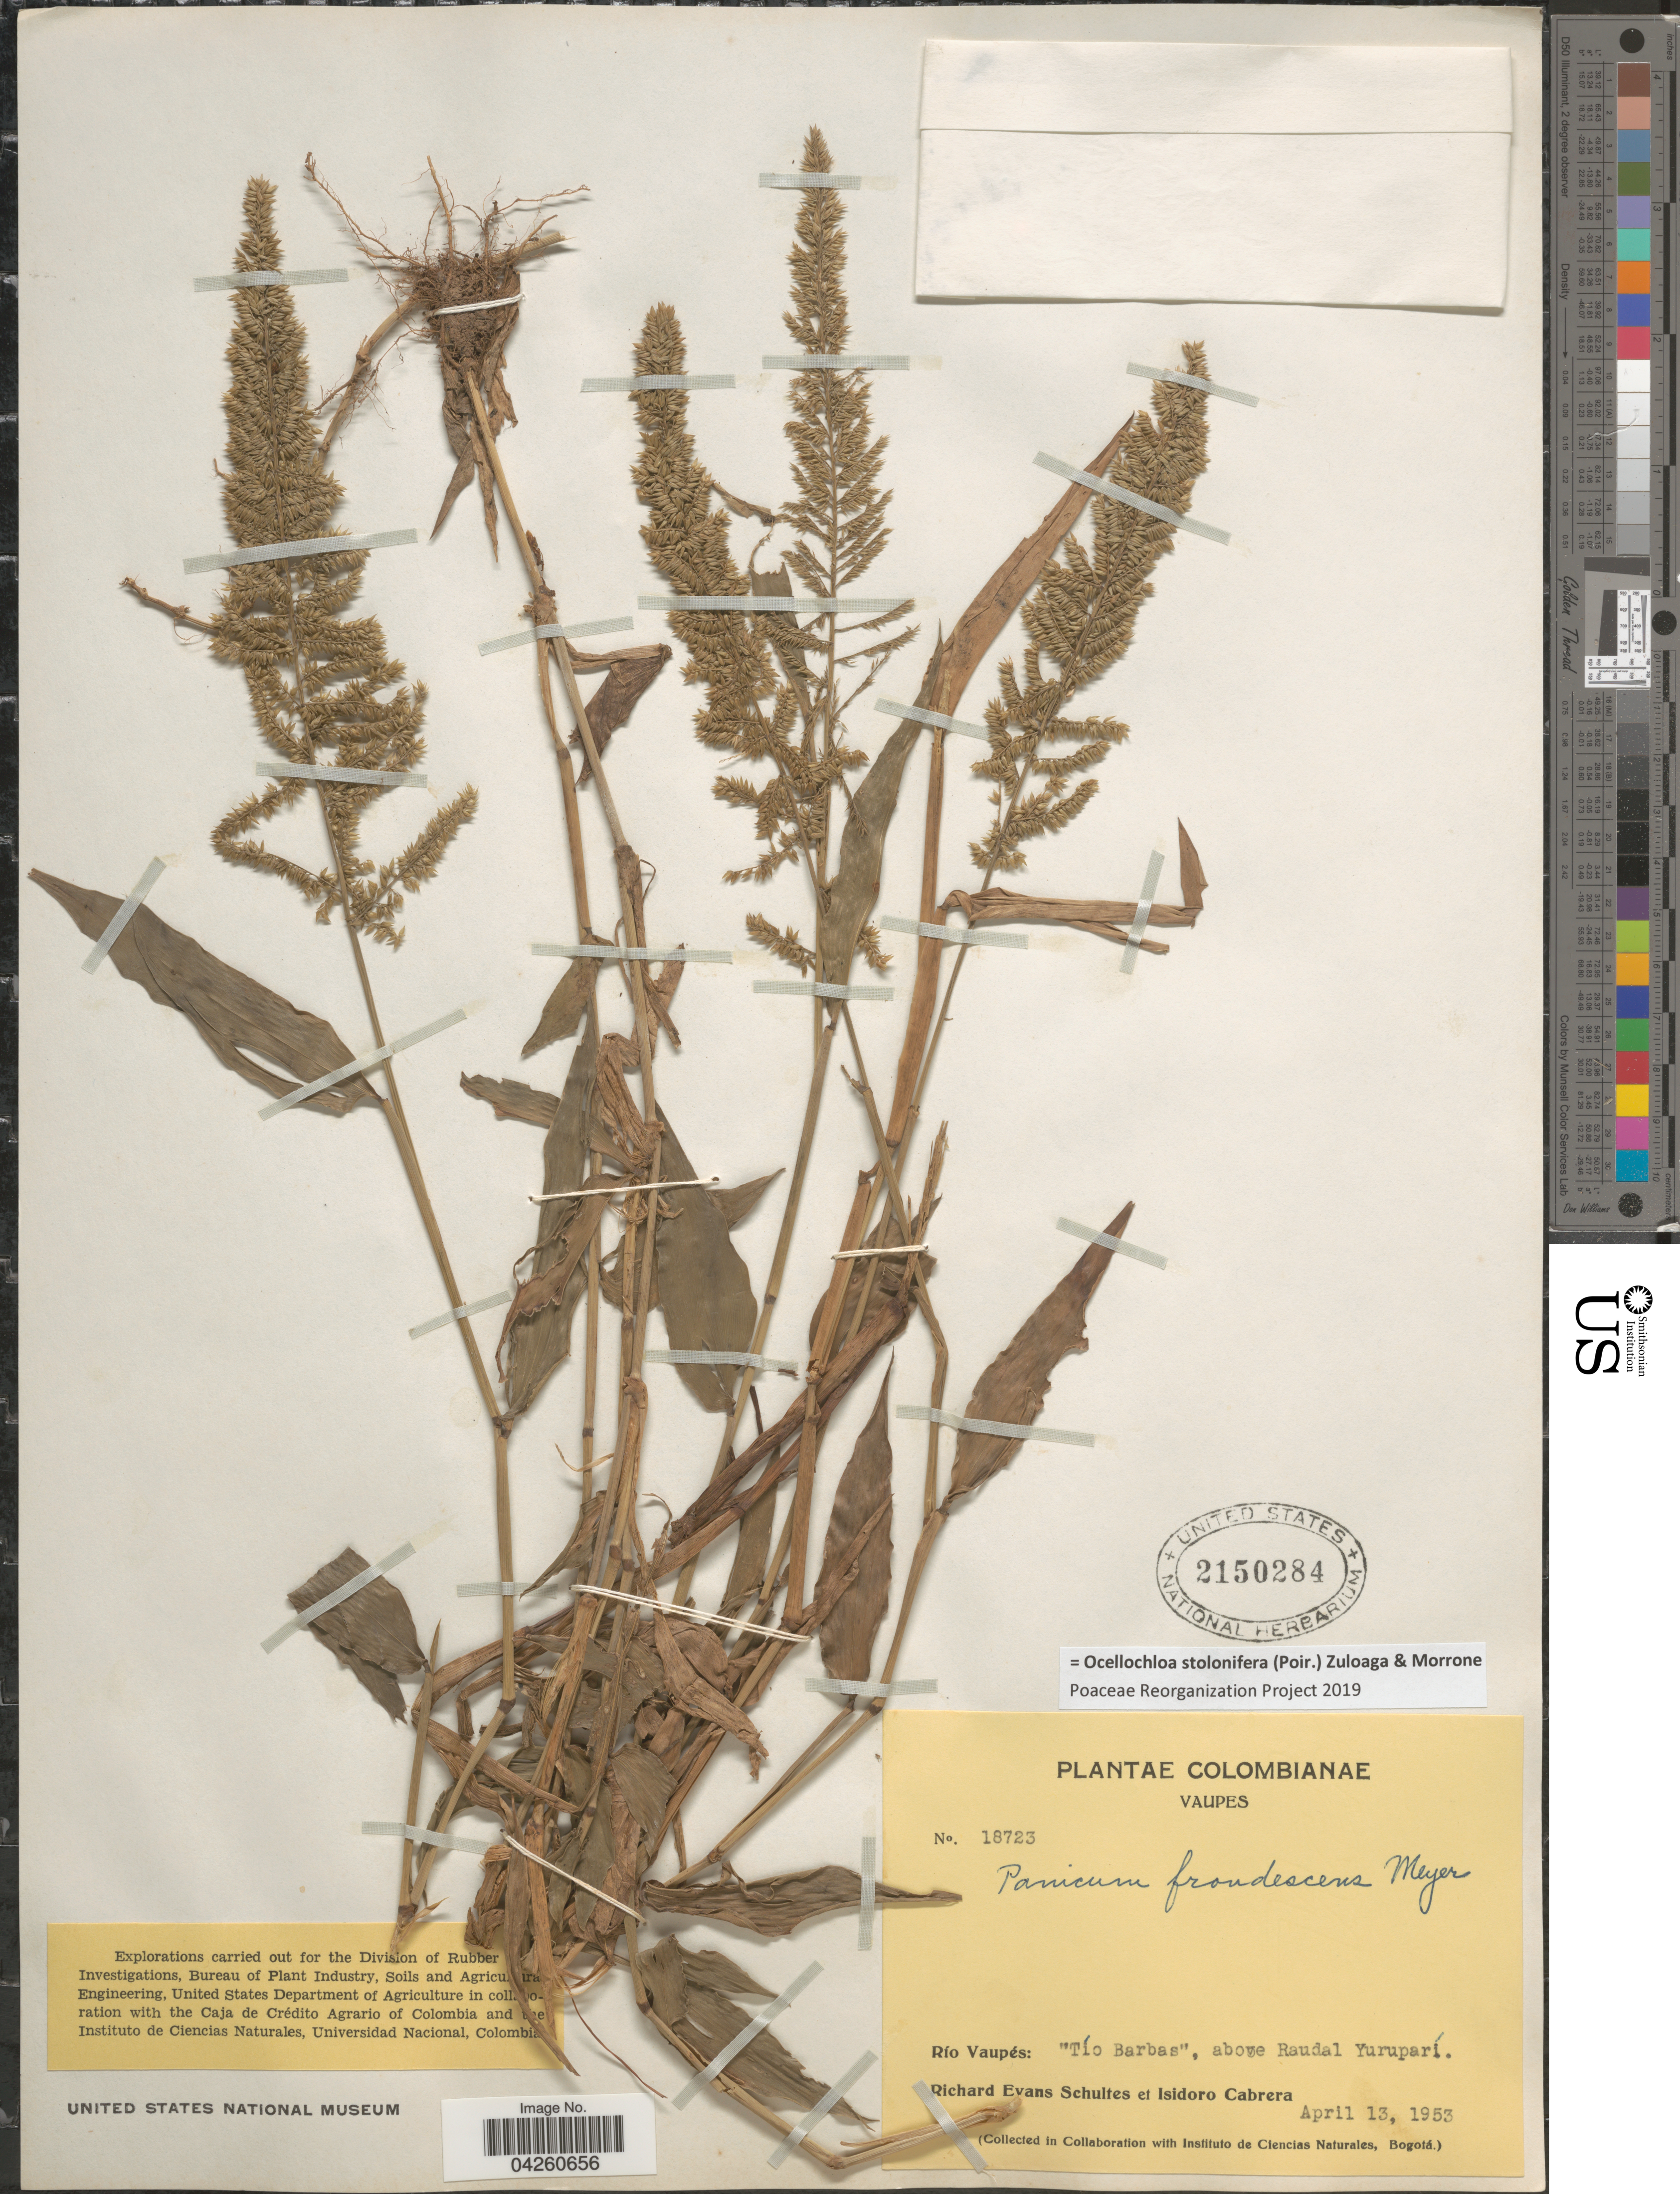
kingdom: Plantae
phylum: Tracheophyta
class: Liliopsida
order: Poales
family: Poaceae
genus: Ocellochloa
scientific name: Ocellochloa stolonifera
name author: (Poir.) Zuloaga & Morrone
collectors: R. E. Schultes & I. Cabrera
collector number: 18723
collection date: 1953-04-13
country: Colombia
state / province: Vaupés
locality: Río Vaupés: "Tío Barbas", above Raudal Yuruparí.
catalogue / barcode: US 2150284